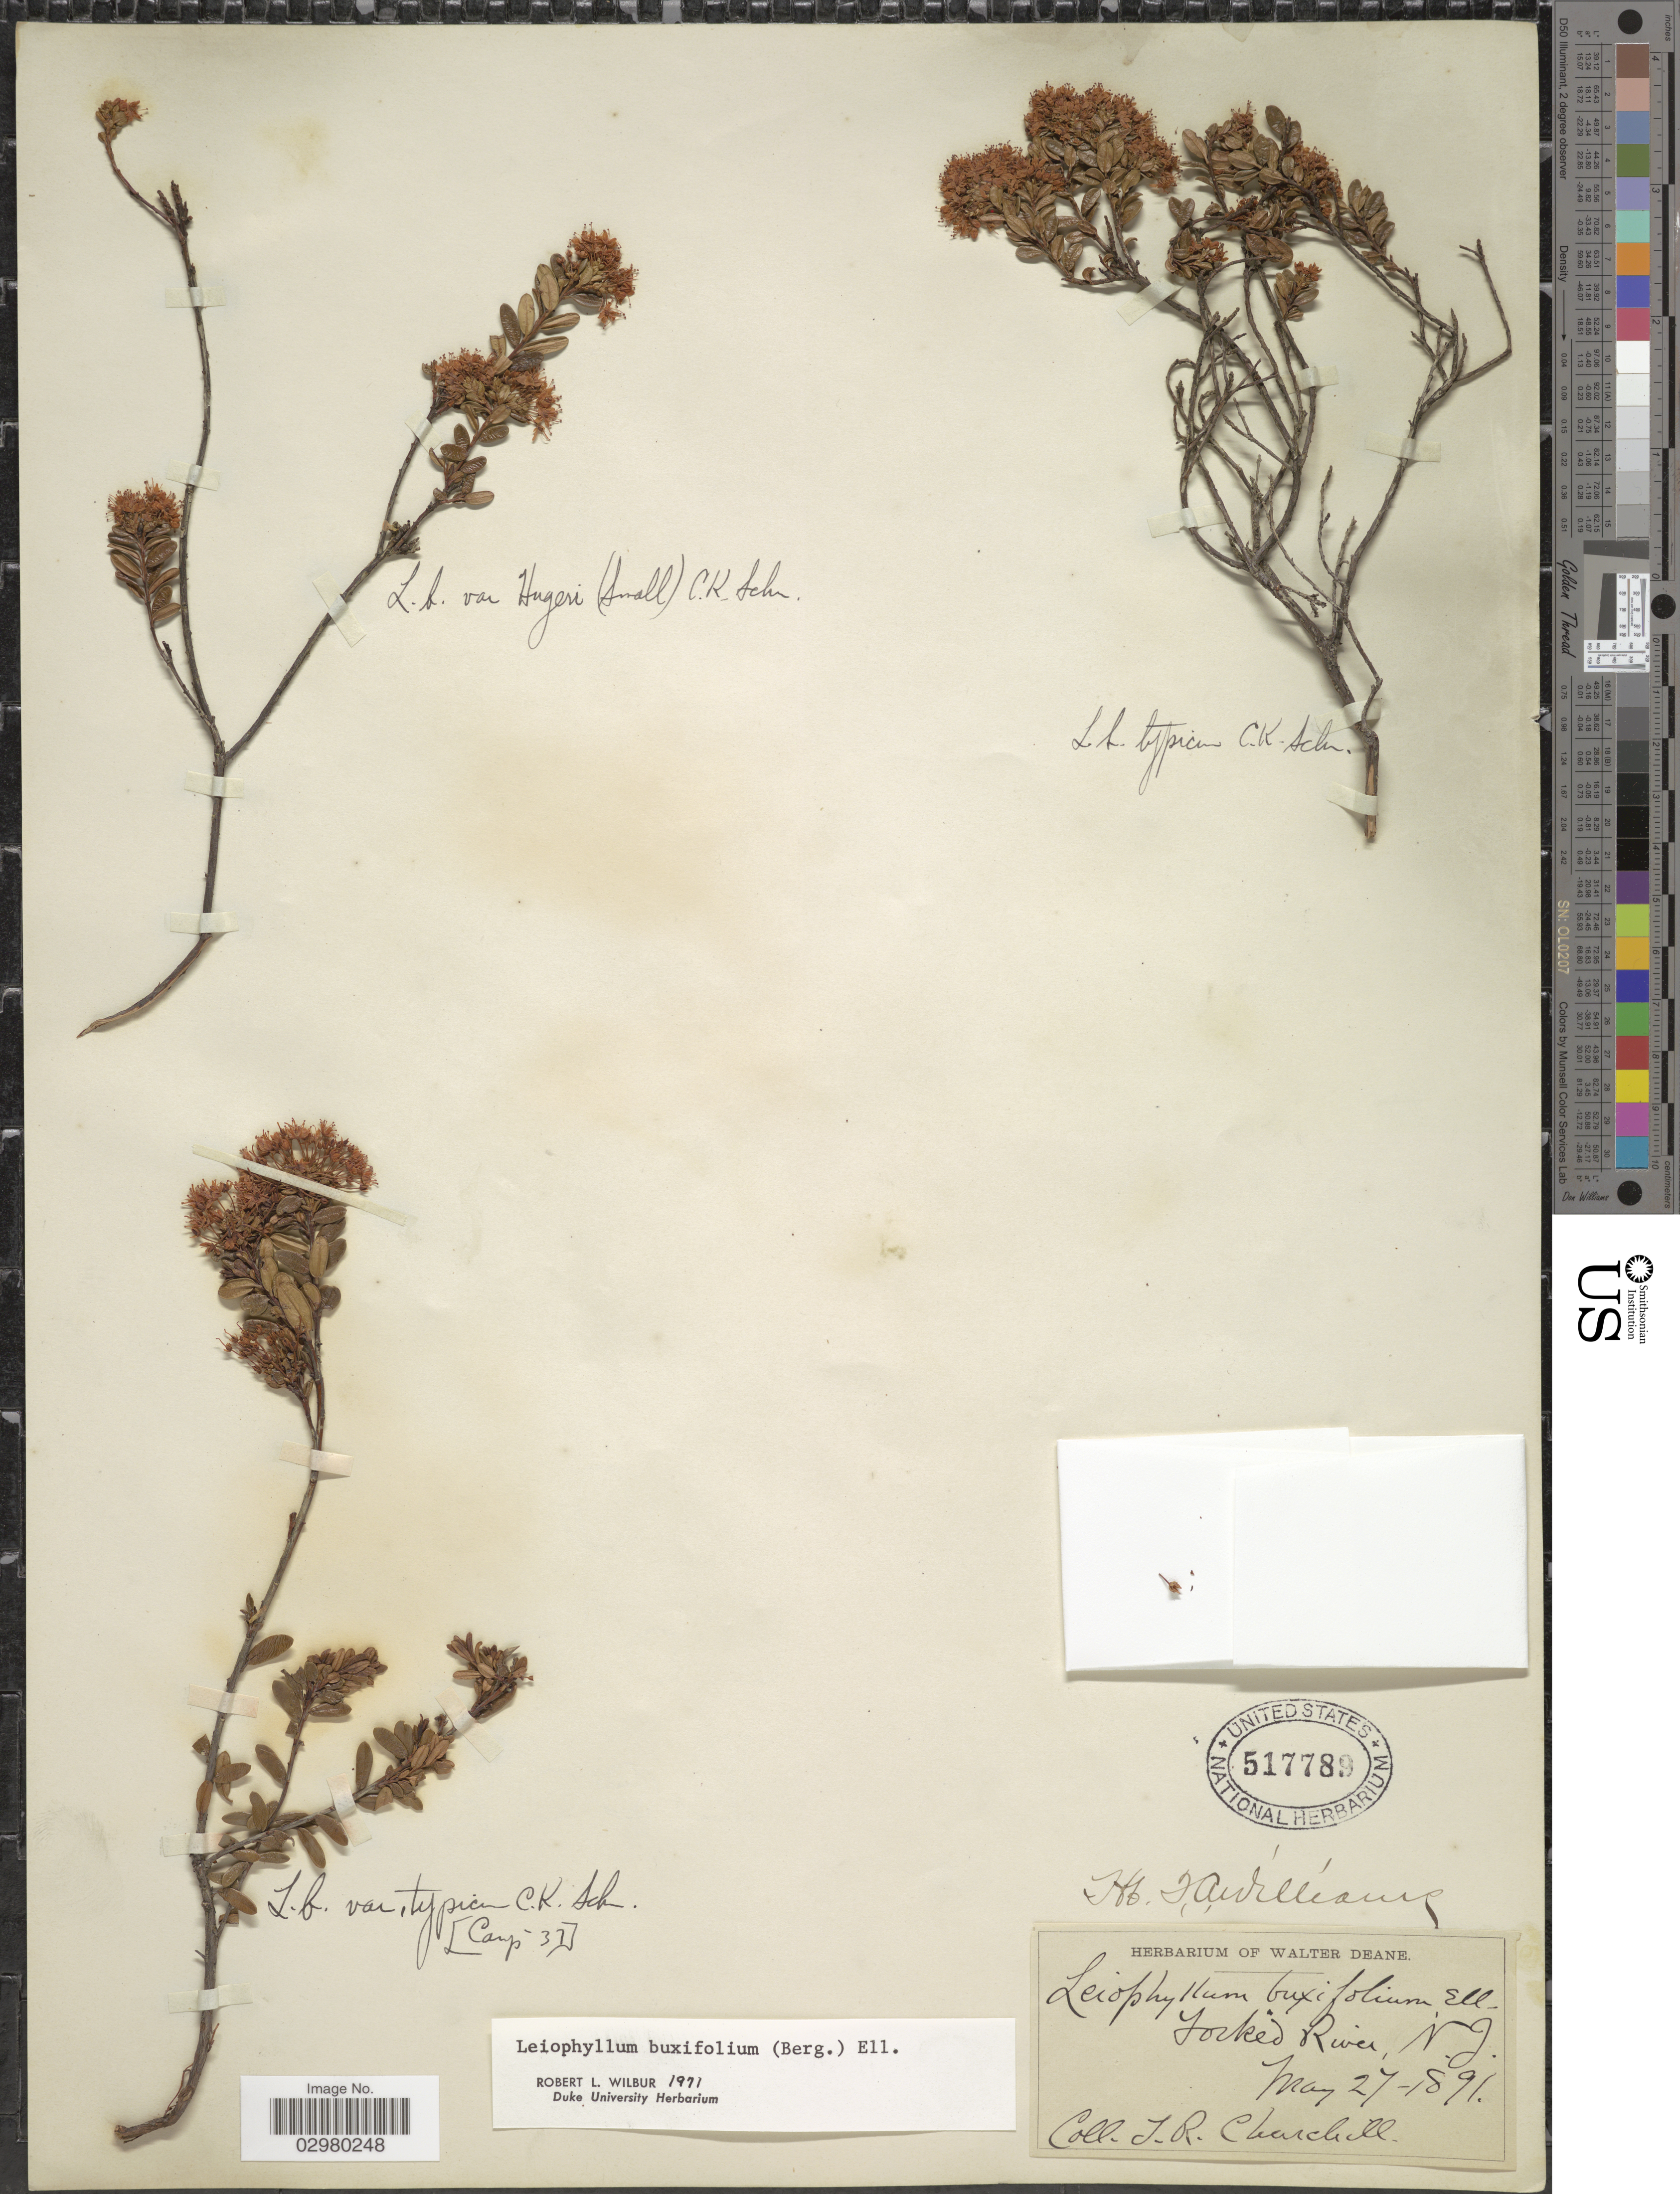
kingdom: Plantae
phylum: Tracheophyta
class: Magnoliopsida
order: Ericales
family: Ericaceae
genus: Leiophyllum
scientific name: Leiophyllum buxifolium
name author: (Bergius) Elliott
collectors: J. Churchill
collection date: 1891-05-27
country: United States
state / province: New Jersey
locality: Forked River.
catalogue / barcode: US 517789